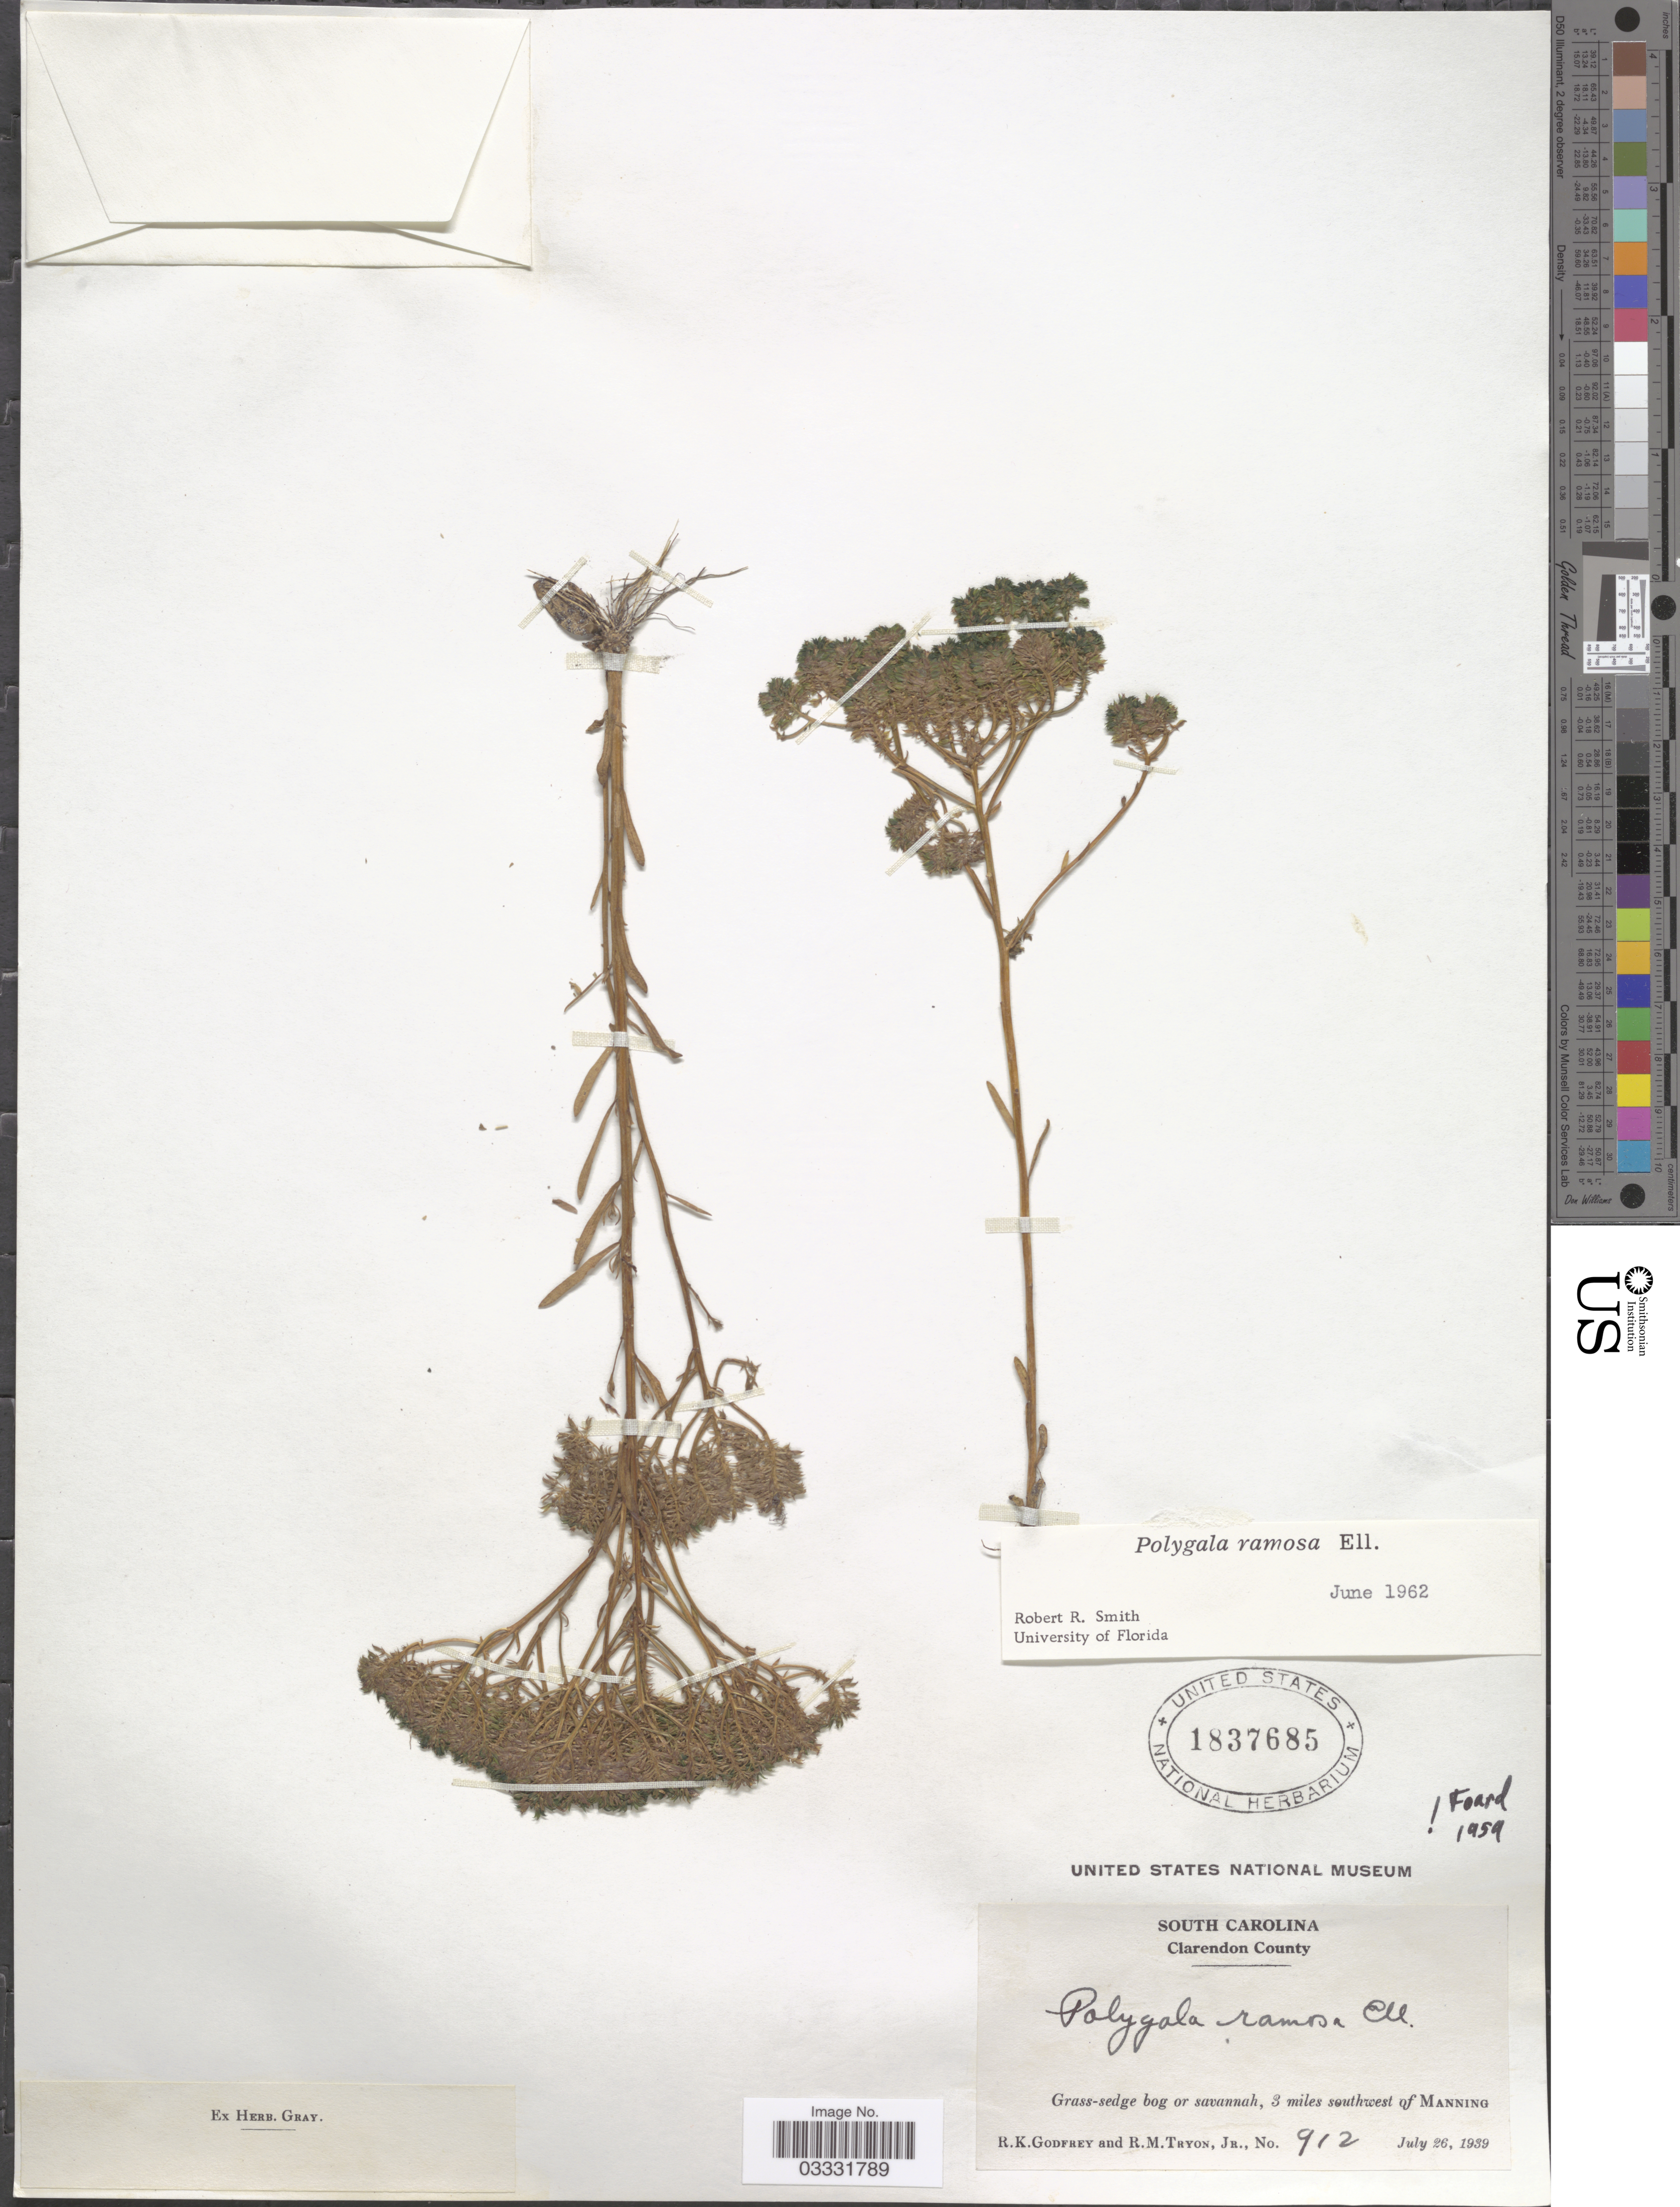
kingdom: Plantae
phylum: Tracheophyta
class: Magnoliopsida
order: Fabales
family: Polygalaceae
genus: Polygala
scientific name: Polygala ramosa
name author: Elliott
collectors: R. K. Godfrey & R. Tryon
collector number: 912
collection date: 1939-07-26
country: United States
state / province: South Carolina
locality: Clarendon County. 3 miles southwest of Manning.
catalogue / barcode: US 1873685